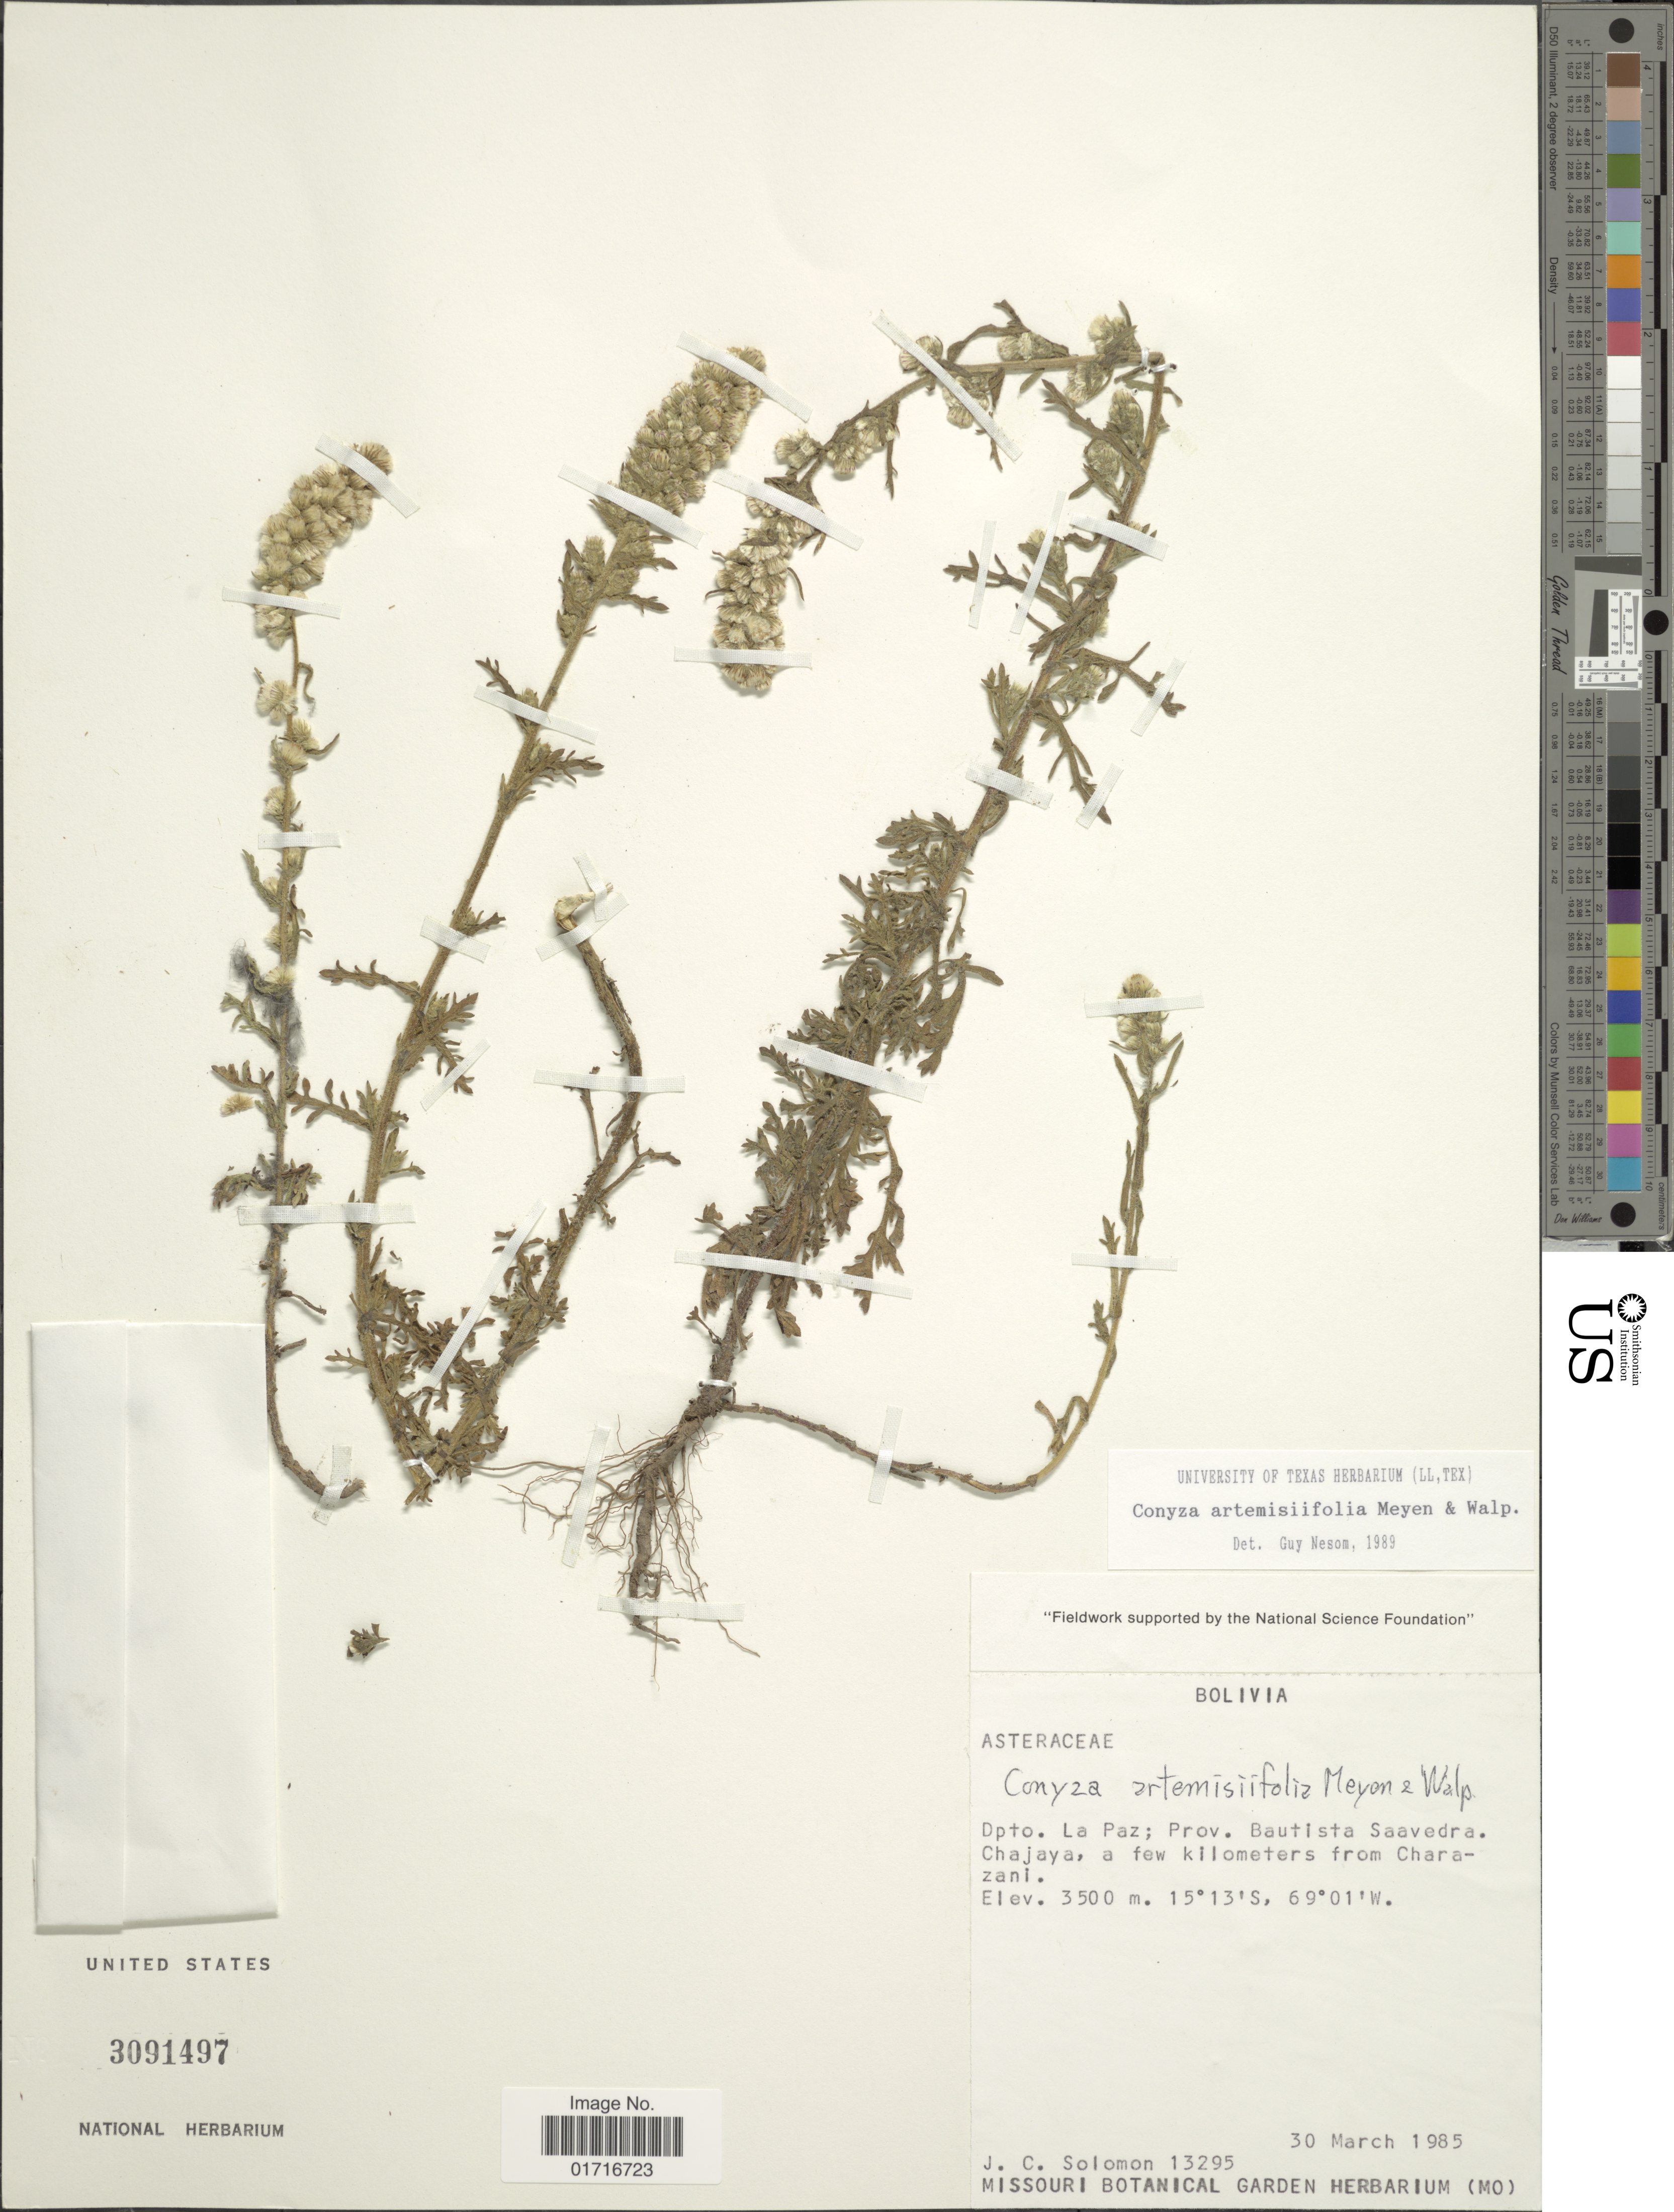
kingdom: Plantae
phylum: Tracheophyta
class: Magnoliopsida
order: Asterales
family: Asteraceae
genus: Conyza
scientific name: Conyza artemisifolia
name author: Meyen & Walp.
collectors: J. C. Solomon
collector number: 13295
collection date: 1985-03-30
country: Bolivia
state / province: La Paz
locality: Dpto. La Paz; Prov. Bautista Saavedra. Chajaya, a few kilometers from Charazani.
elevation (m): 3500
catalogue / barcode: US 3091497